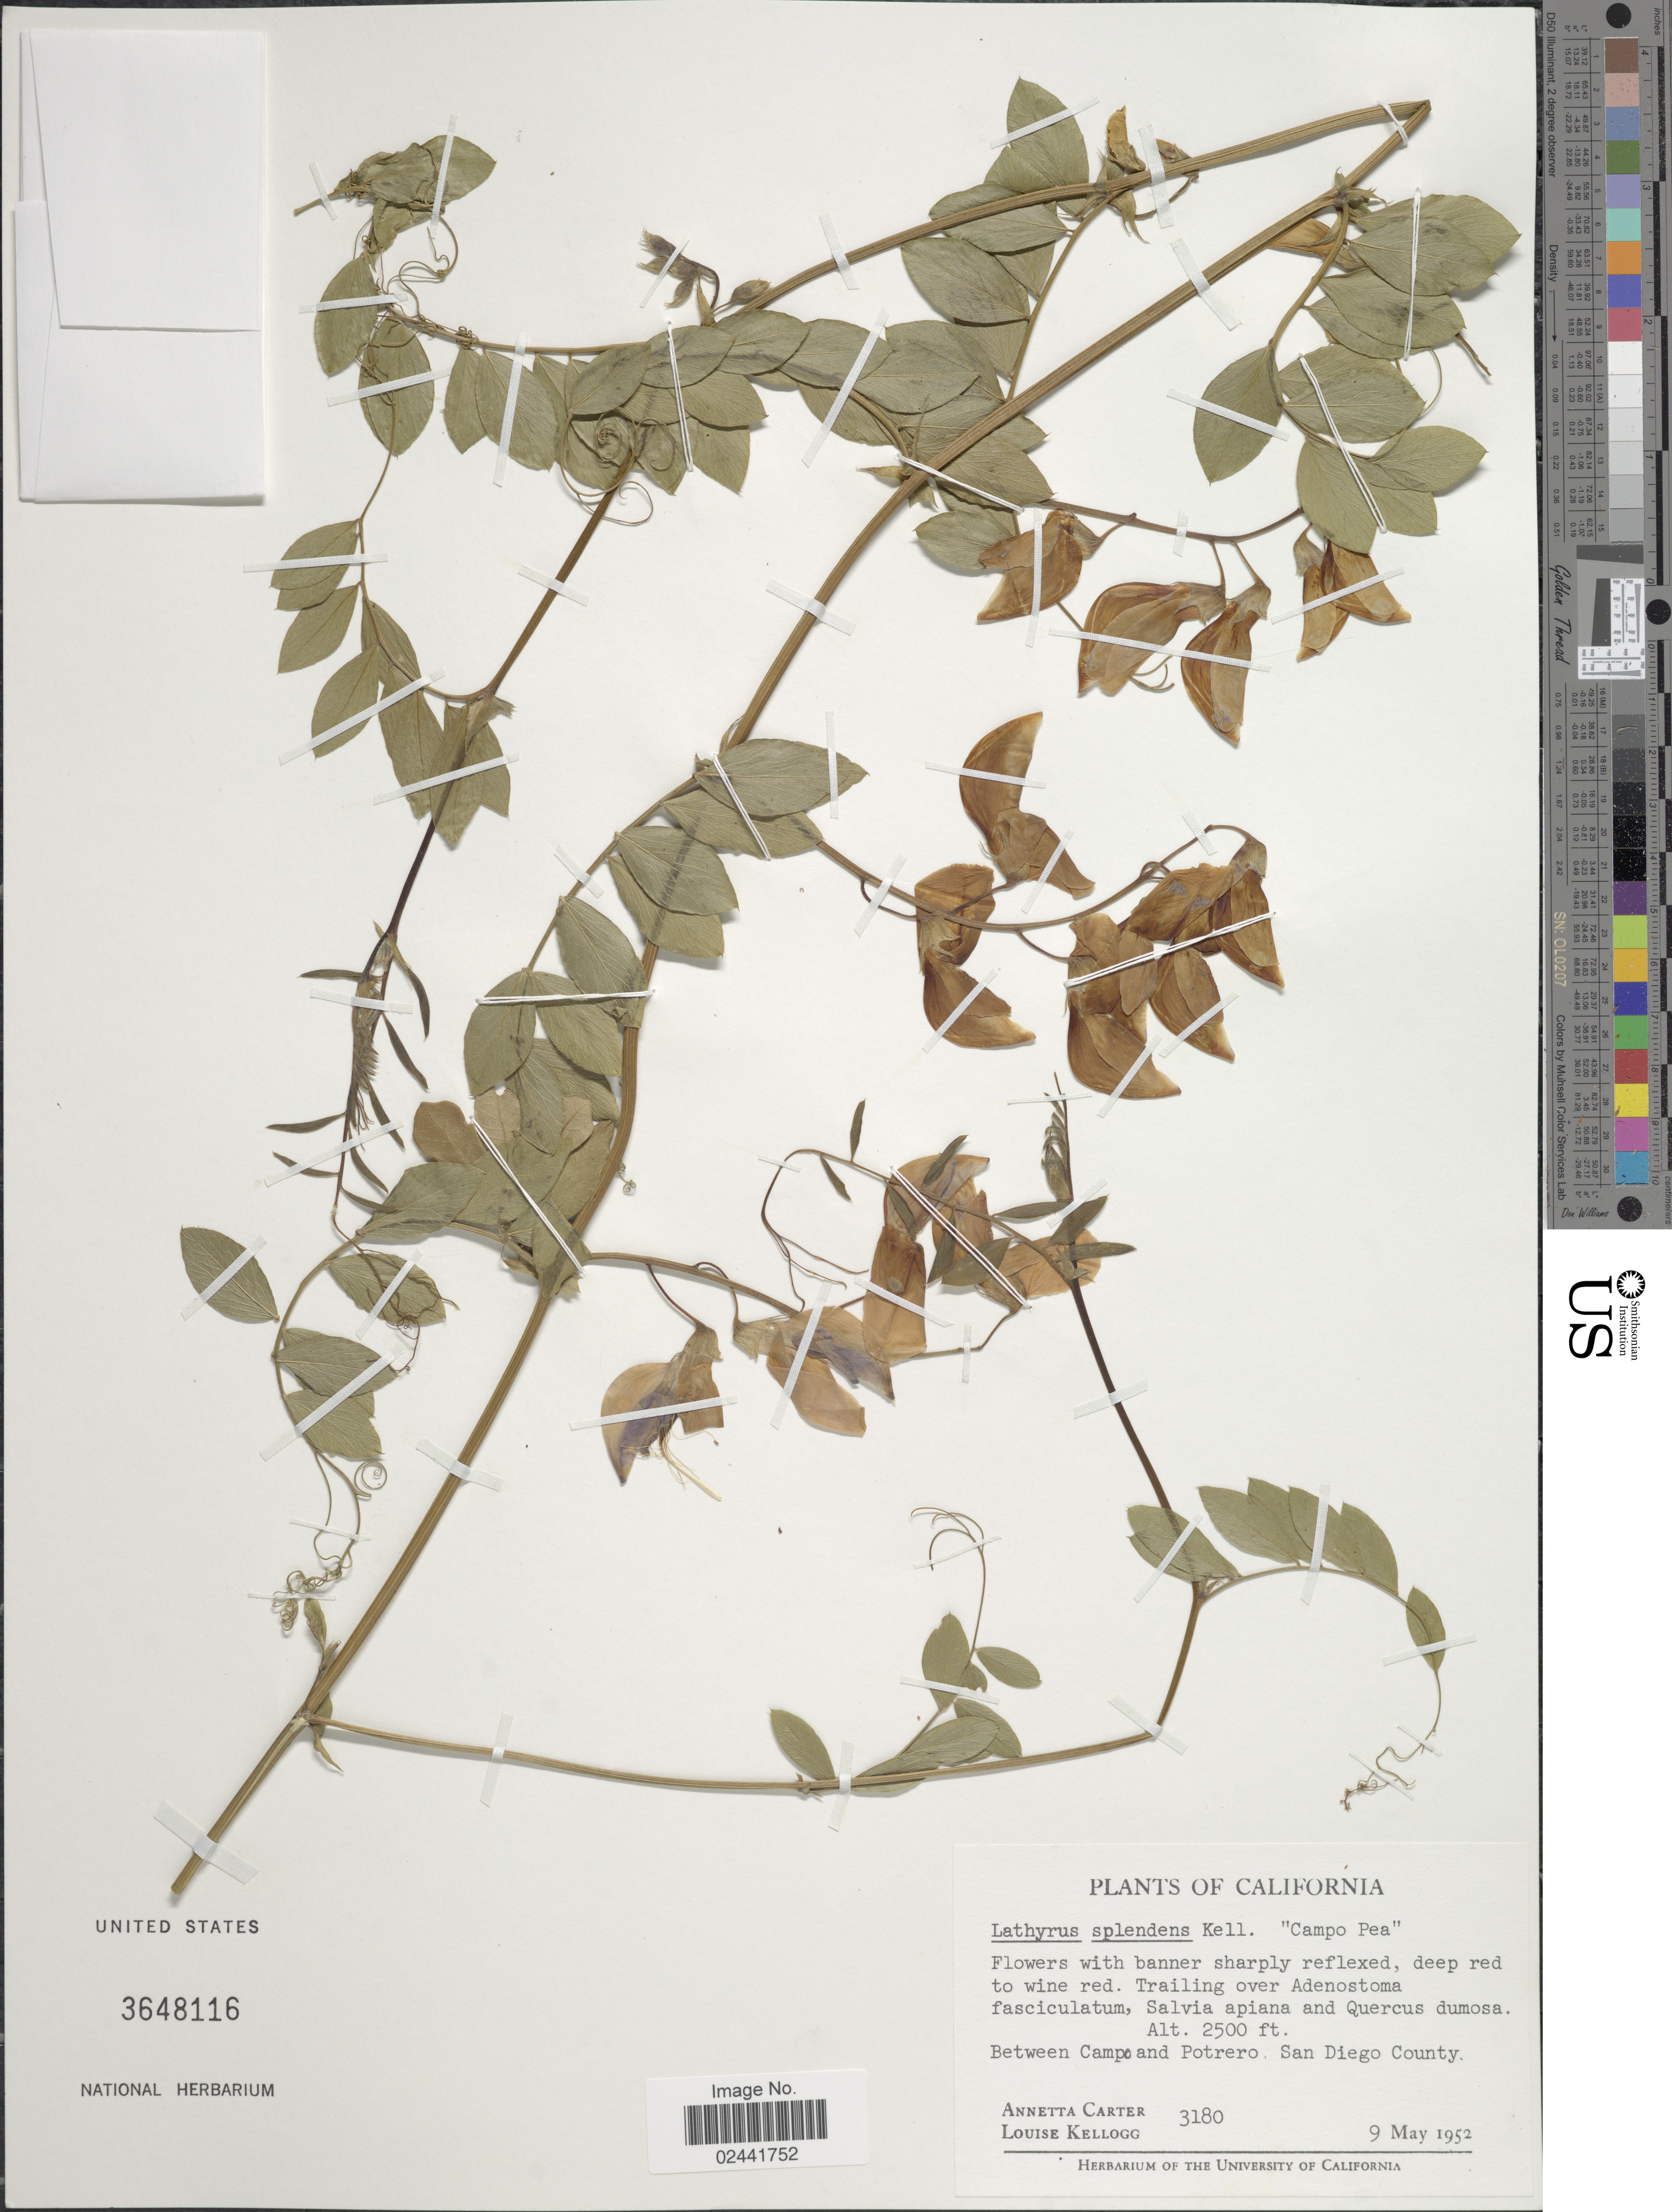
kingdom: Plantae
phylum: Tracheophyta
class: Magnoliopsida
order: Fabales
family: Fabaceae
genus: Lathyrus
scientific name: Lathyrus splendens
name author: Kellogg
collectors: A. Carter & L. Kellogg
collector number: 3180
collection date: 1952-05-09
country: United States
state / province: California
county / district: San Diego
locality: Between Campo and Potrero, San Diego County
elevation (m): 762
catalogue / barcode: US 3648116